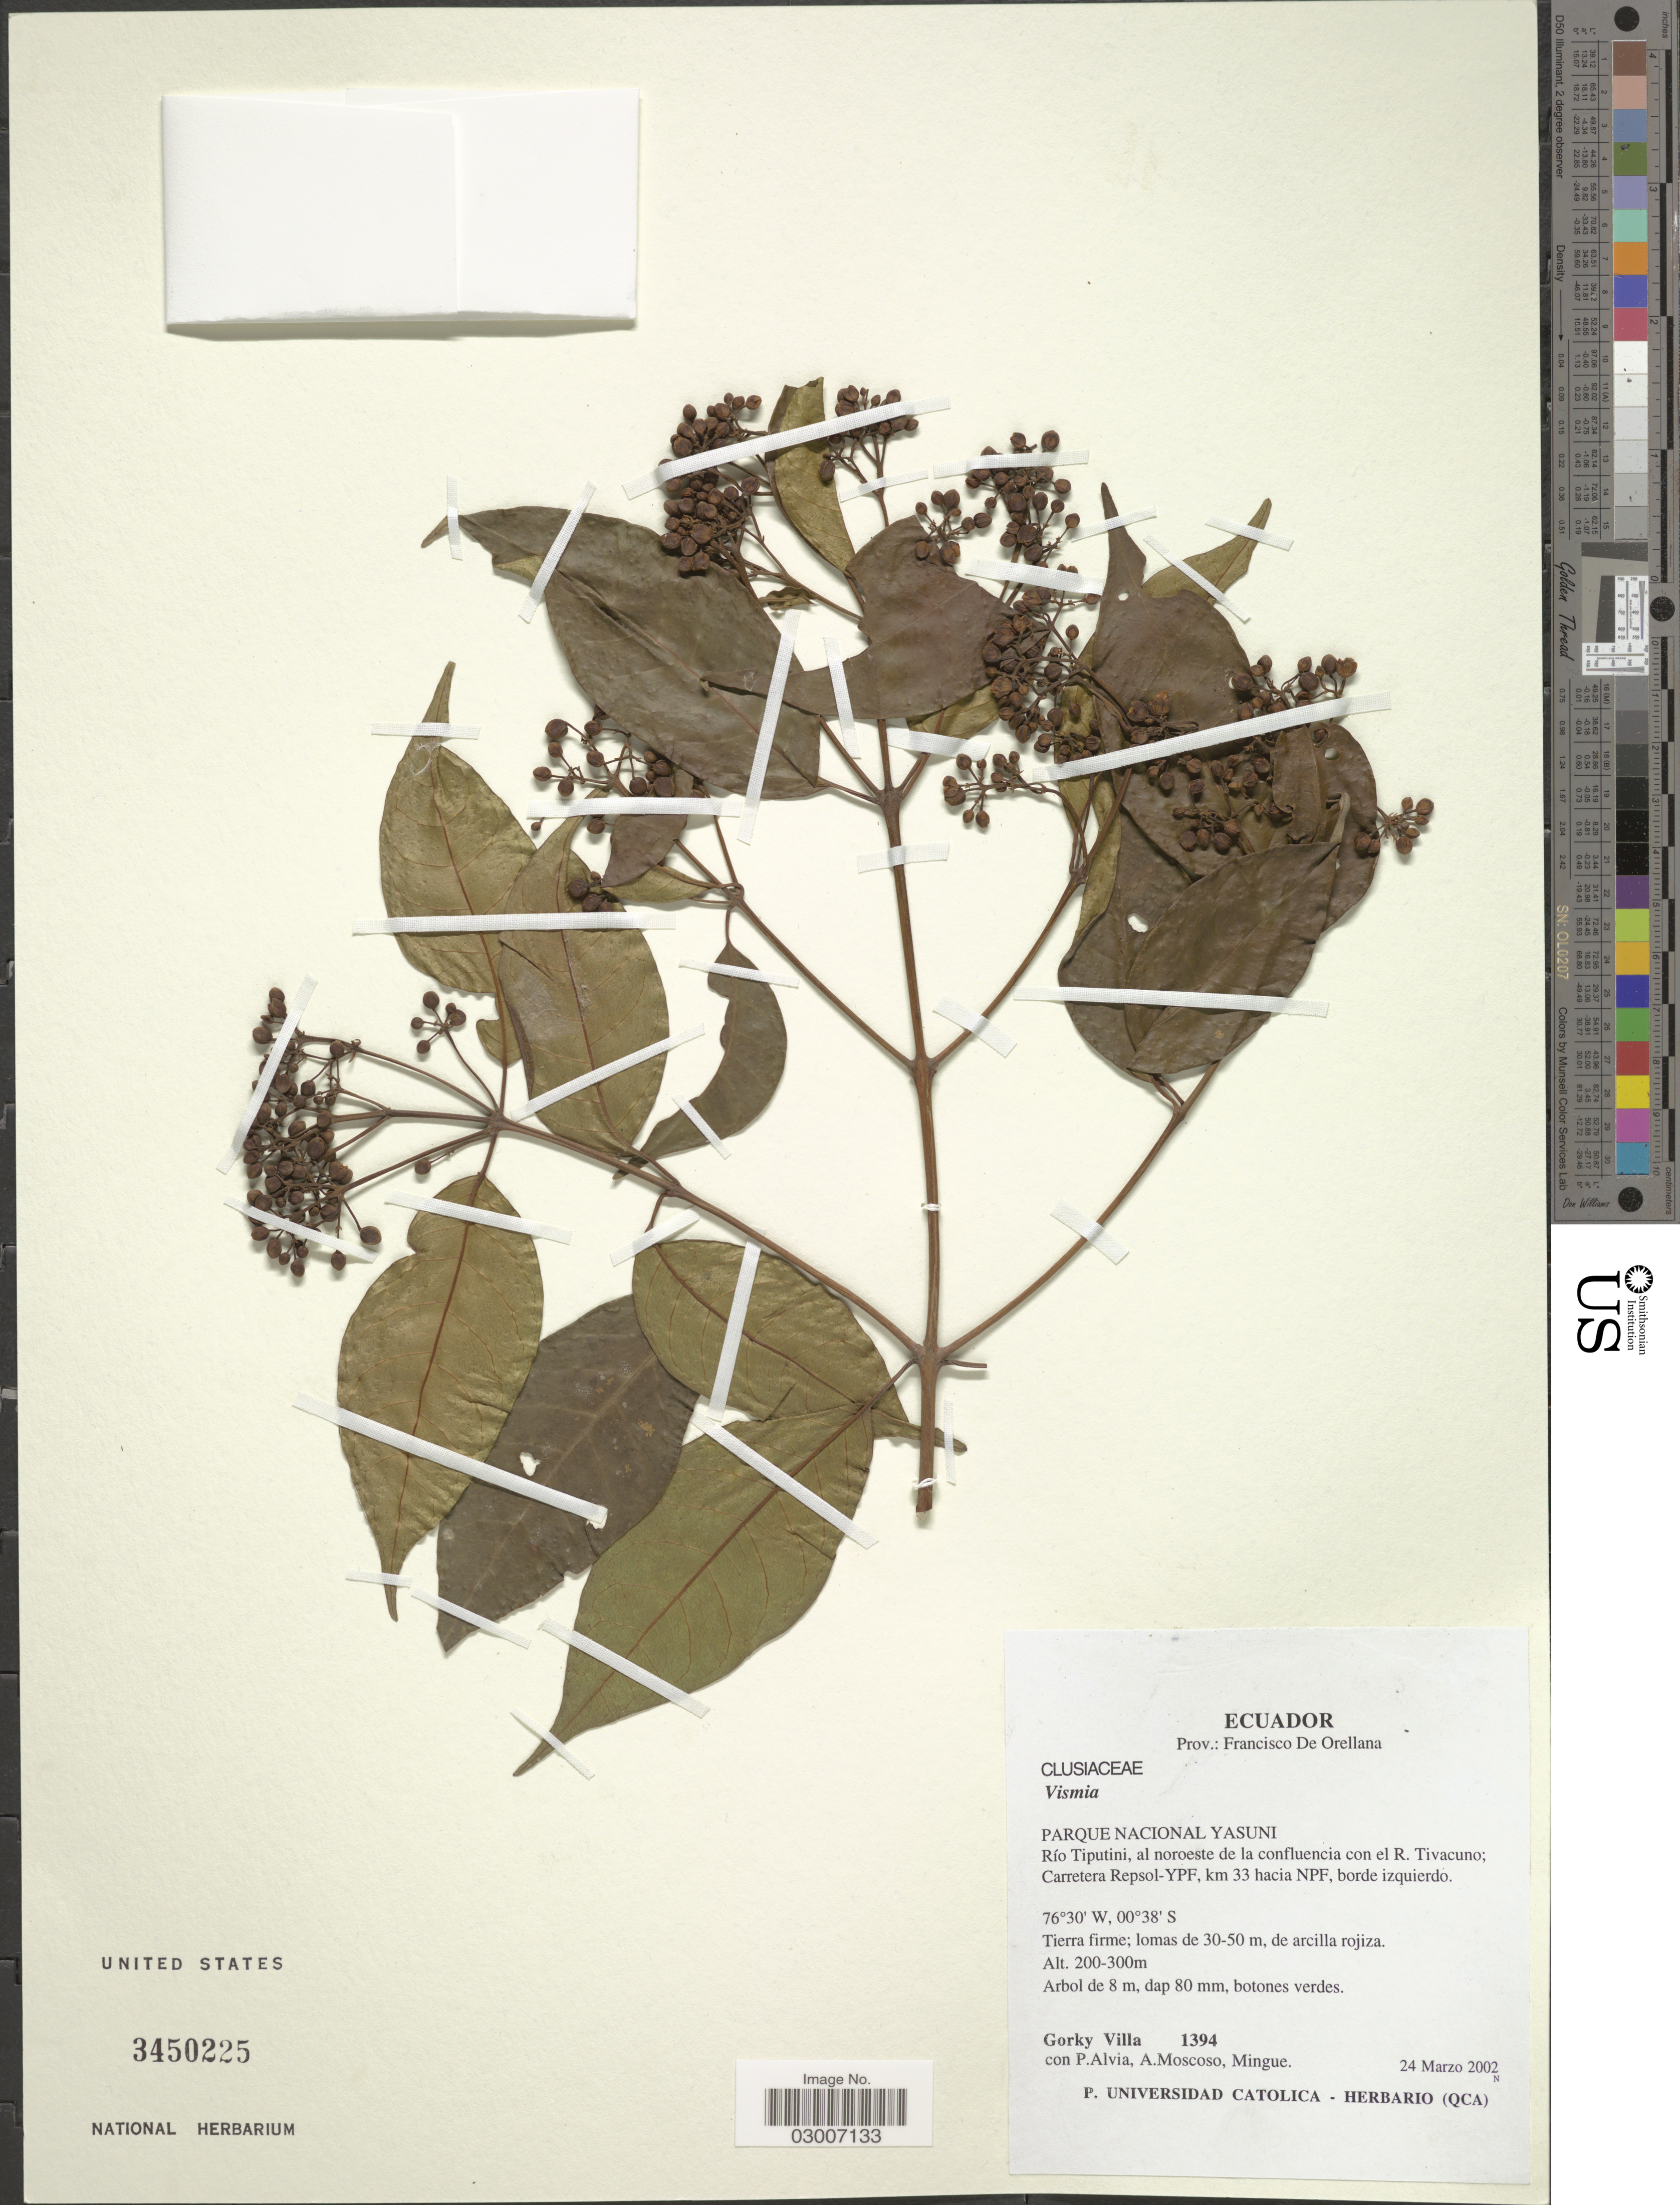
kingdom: Plantae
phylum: Tracheophyta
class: Magnoliopsida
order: Malpighiales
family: Hypericaceae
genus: Vismia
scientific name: Vismia sp.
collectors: G. Villa, P. Alvia, A. Moscoso & Mingue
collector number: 1394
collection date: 2002-03-24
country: Ecuador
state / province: Orellana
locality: Prov.: Francisco De Orellana. PARQUE NACIONAL YASUNI. Río Tiputini, al noroeste de la confluencia con el R. Tivacuno; Carretera Repsol-YPF, km 33 hacia NPF, borde izquierdo.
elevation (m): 200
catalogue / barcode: US 3450225